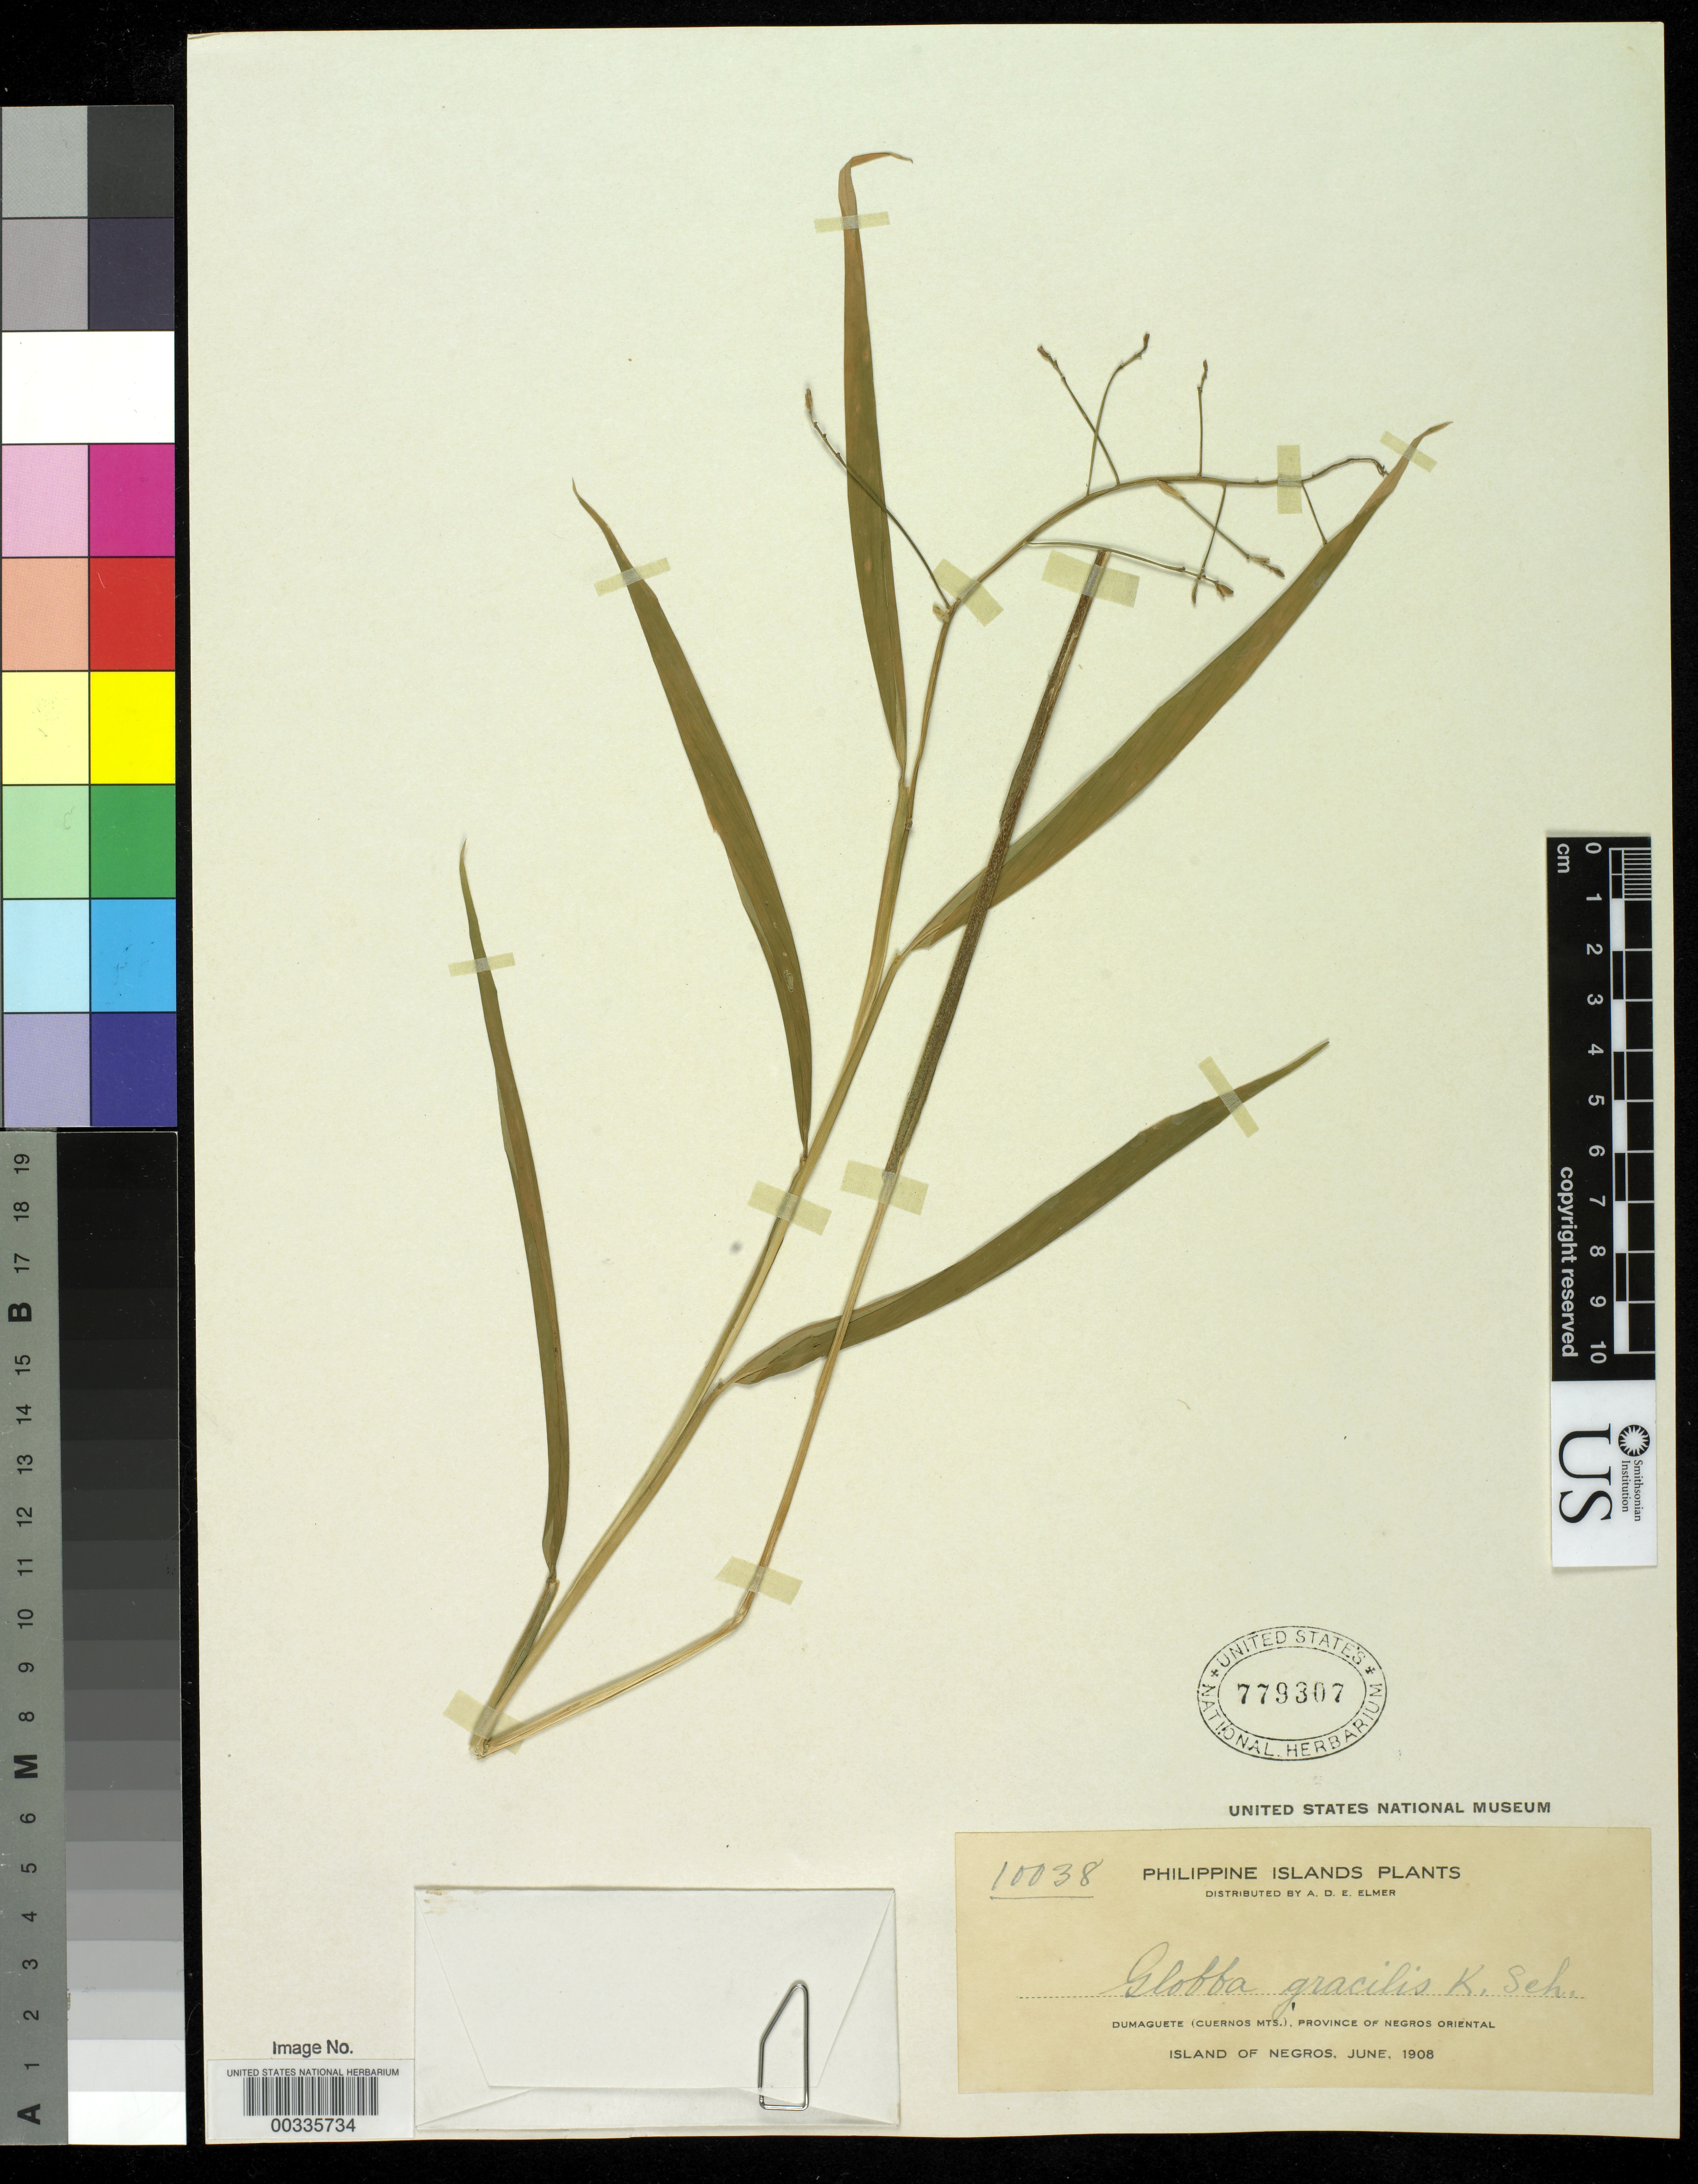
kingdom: Plantae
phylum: Tracheophyta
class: Liliopsida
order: Zingiberales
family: Zingiberaceae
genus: Globba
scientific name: Globba gracilis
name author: K. Schum.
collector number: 10038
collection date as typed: Jun 1908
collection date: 1908-06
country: Philippines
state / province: Central Visayas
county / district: Negros Oriental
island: Negros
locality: Dumaguete (cuernos mts)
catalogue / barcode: US 779307